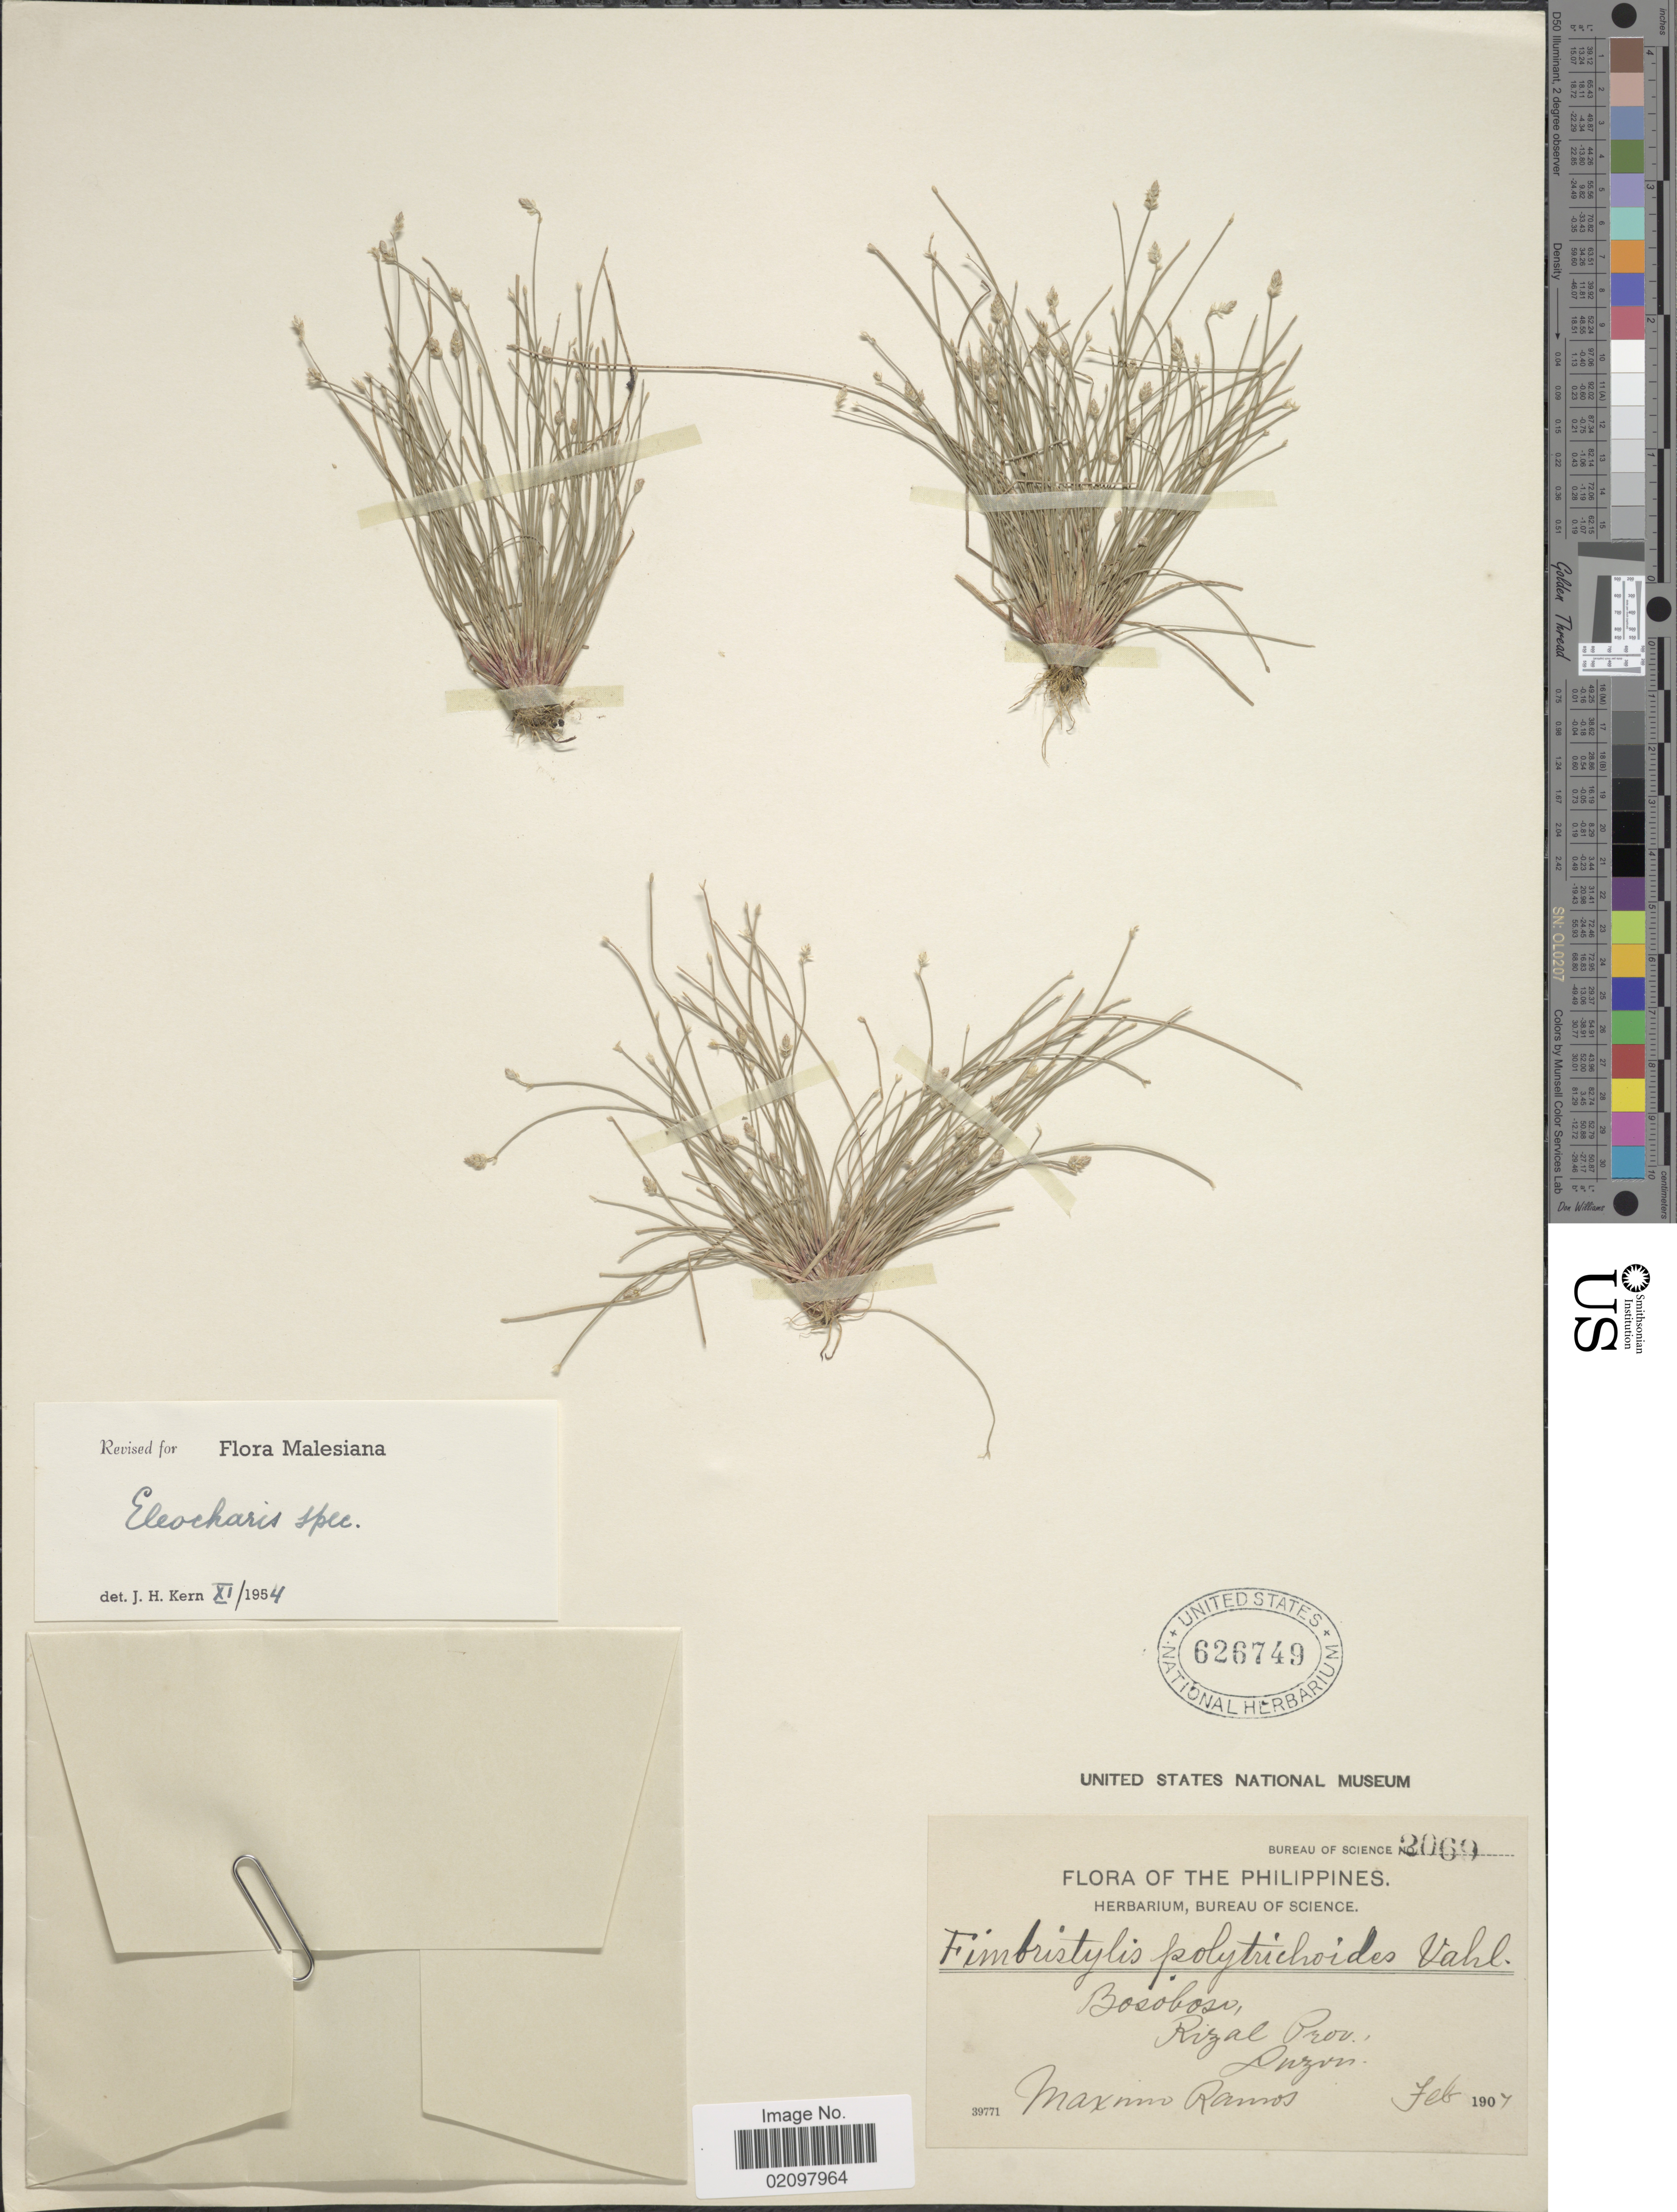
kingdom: Plantae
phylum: Tracheophyta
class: Liliopsida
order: Poales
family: Cyperaceae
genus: Eleocharis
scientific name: Eleocharis sp.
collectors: M. Ramos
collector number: Bureau of Science 2069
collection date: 1907-02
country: Philippines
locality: Bosoboso, Rizal Prov. Luzon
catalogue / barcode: US 626749